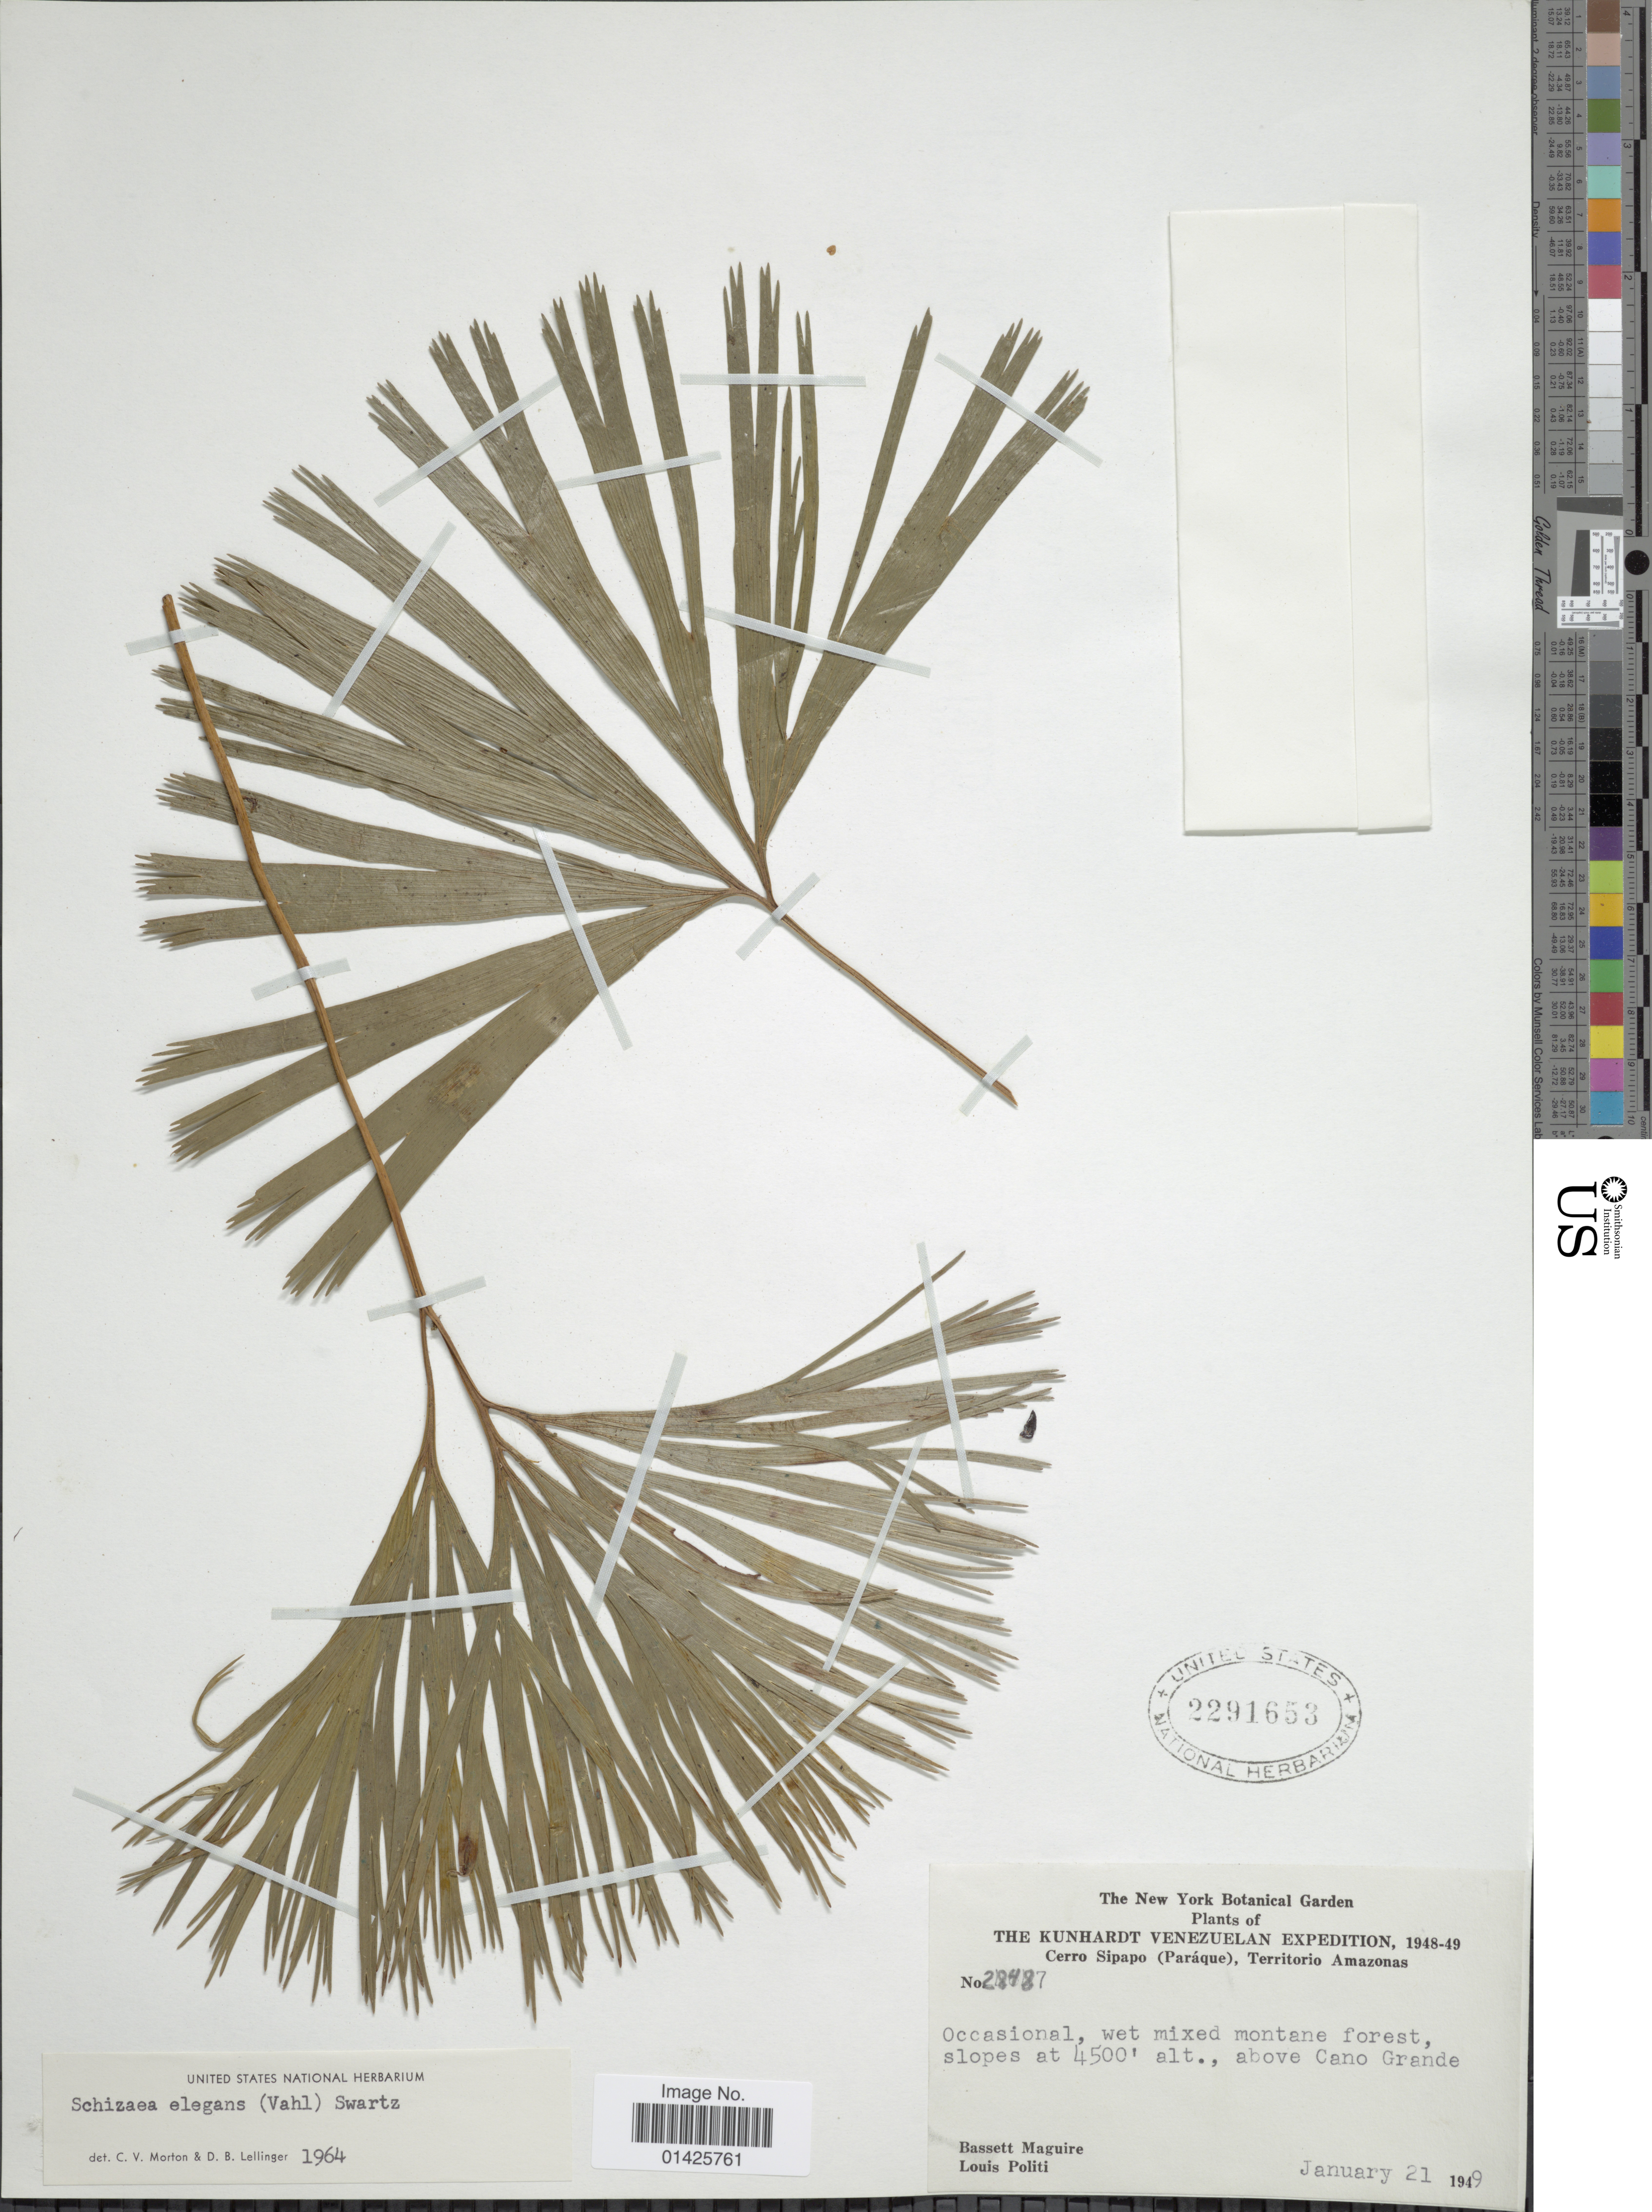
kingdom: Plantae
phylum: Tracheophyta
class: Polypodiopsida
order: Schizaeales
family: Schizaeaceae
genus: Schizaea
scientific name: Schizaea elegans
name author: (Vahl) Sw.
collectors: B. Maguire & L. Politi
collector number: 2848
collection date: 1949-01-21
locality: Cerro Sipapo (Paraque), Occasional, wet mixed montane forest, above Cano Grande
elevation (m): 1372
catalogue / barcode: US 2291653